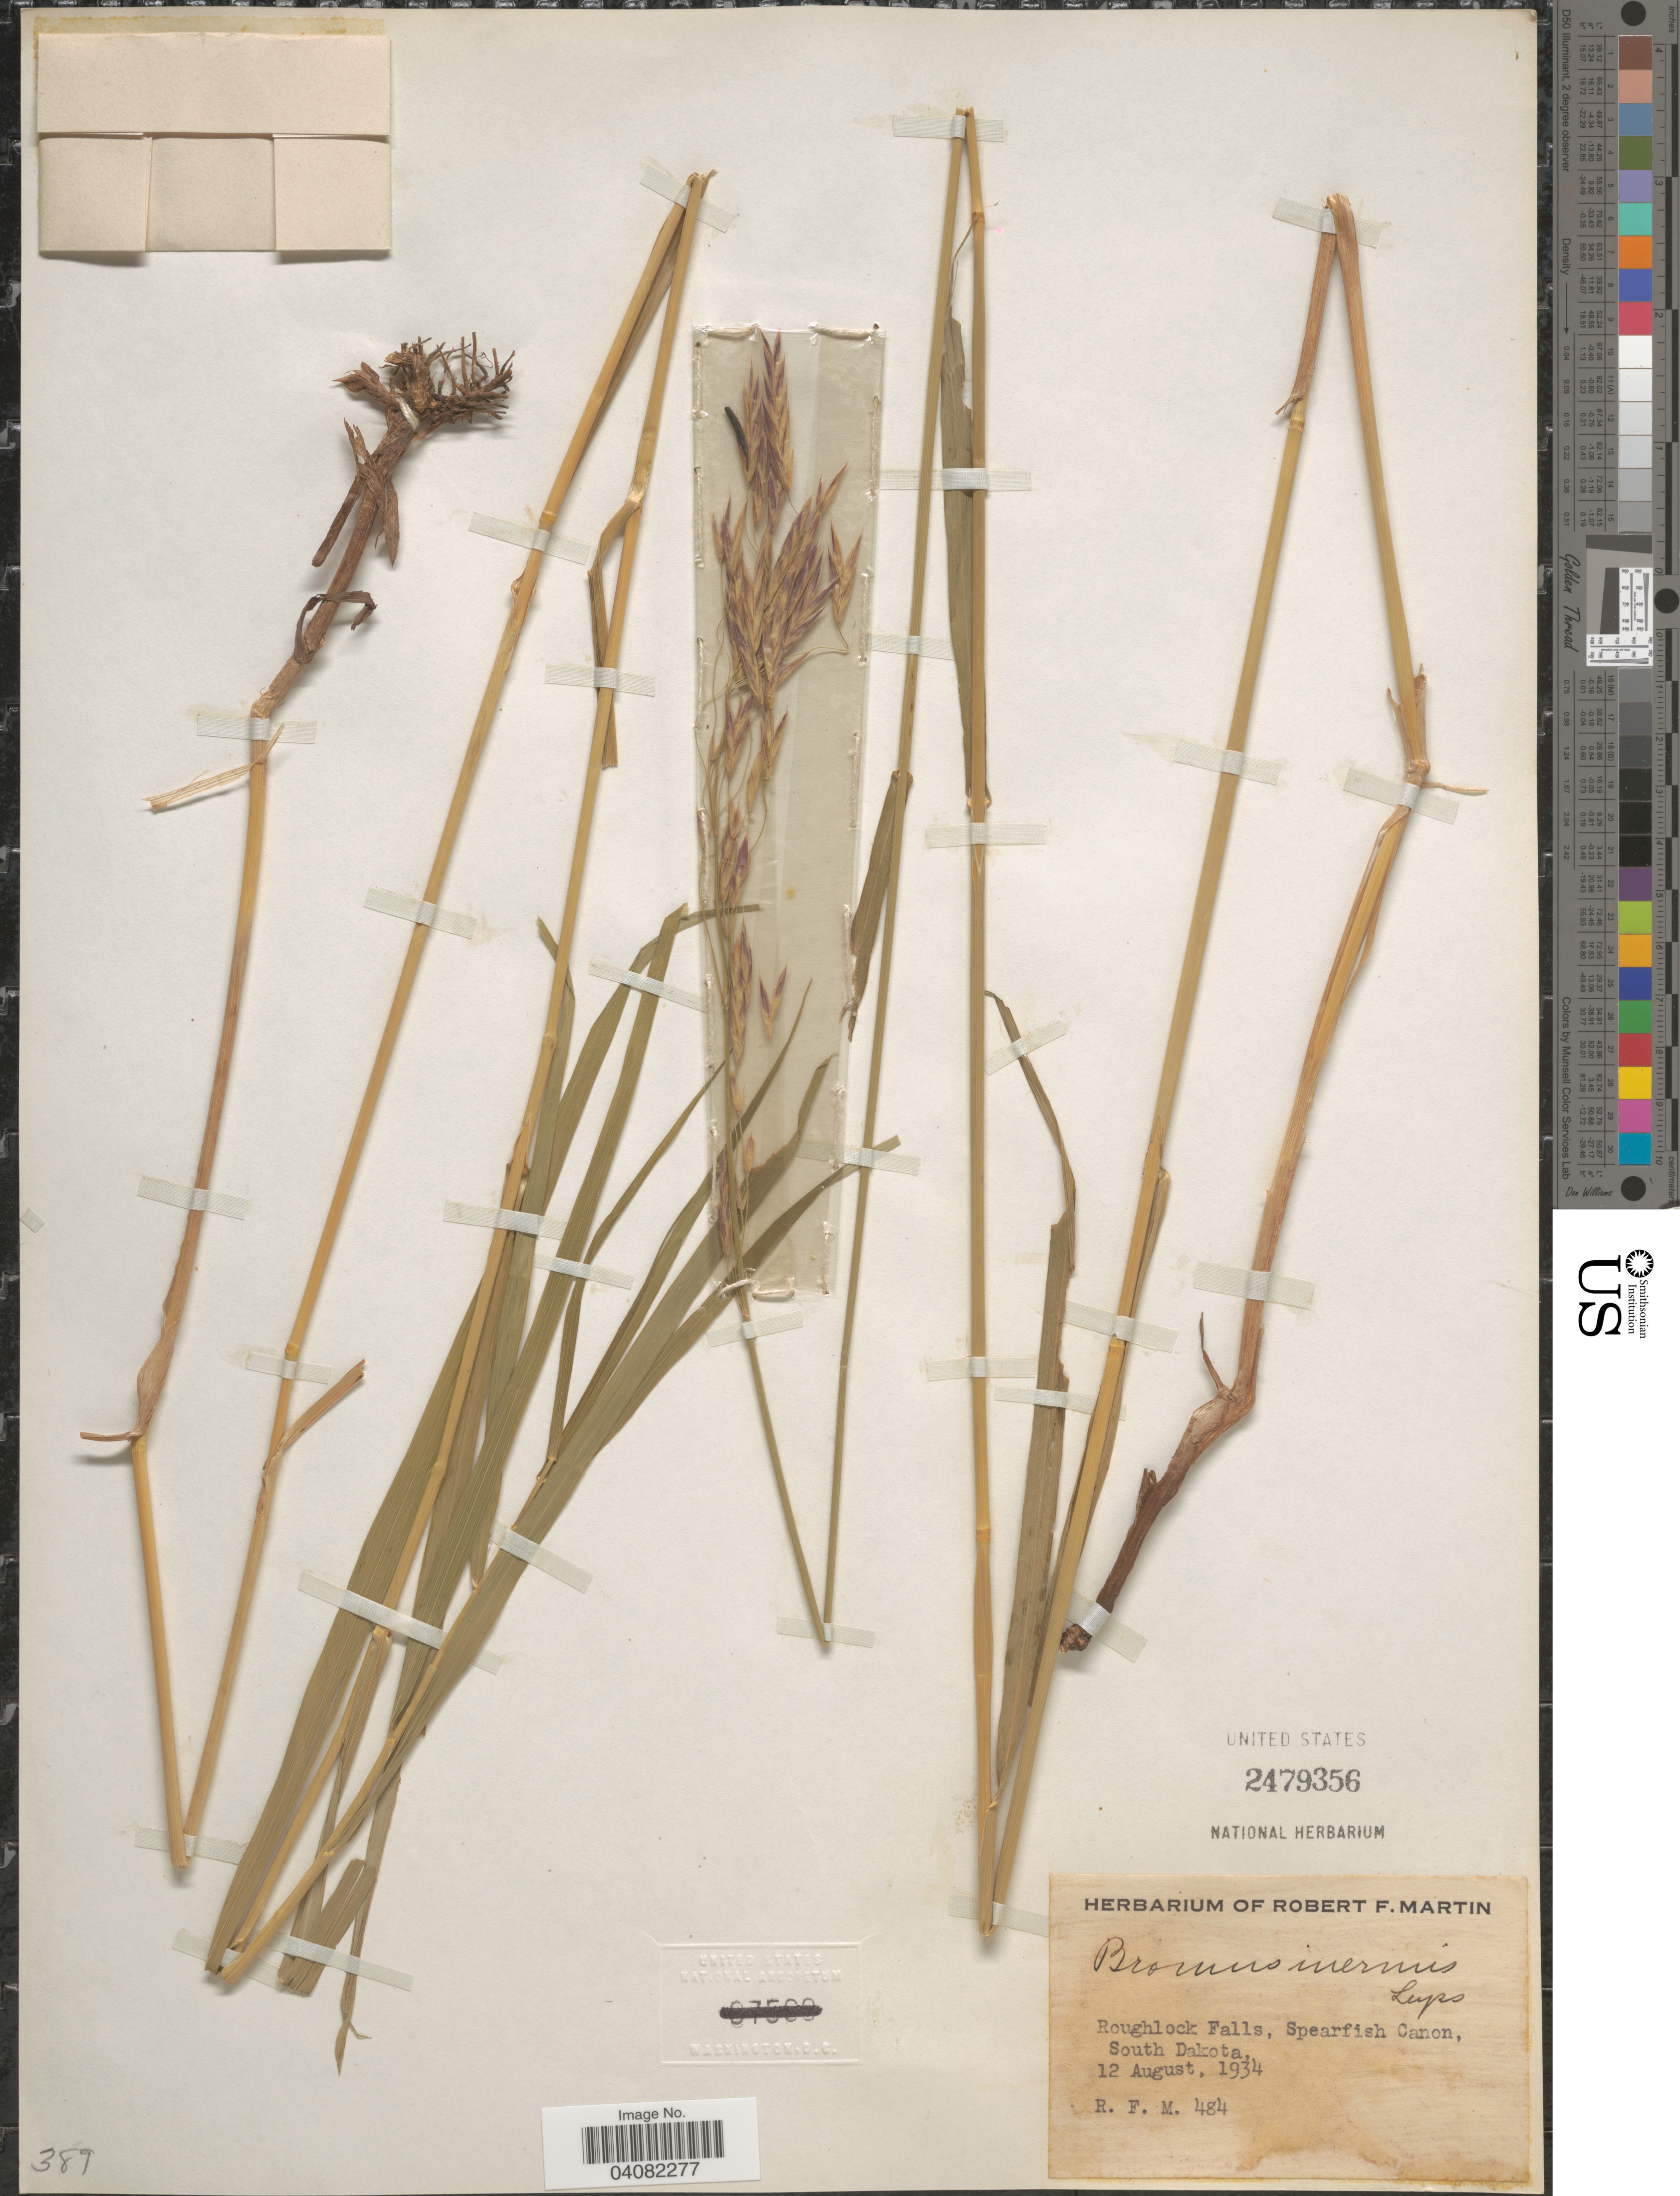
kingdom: Plantae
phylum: Tracheophyta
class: Liliopsida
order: Poales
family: Poaceae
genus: Bromus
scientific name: Bromus inermis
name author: Leyss.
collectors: R. F. Martin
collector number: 484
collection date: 1934-08-12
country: United States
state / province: South Dakota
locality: Roughlock Falls, Spearfish Canon.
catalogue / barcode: US 2479356